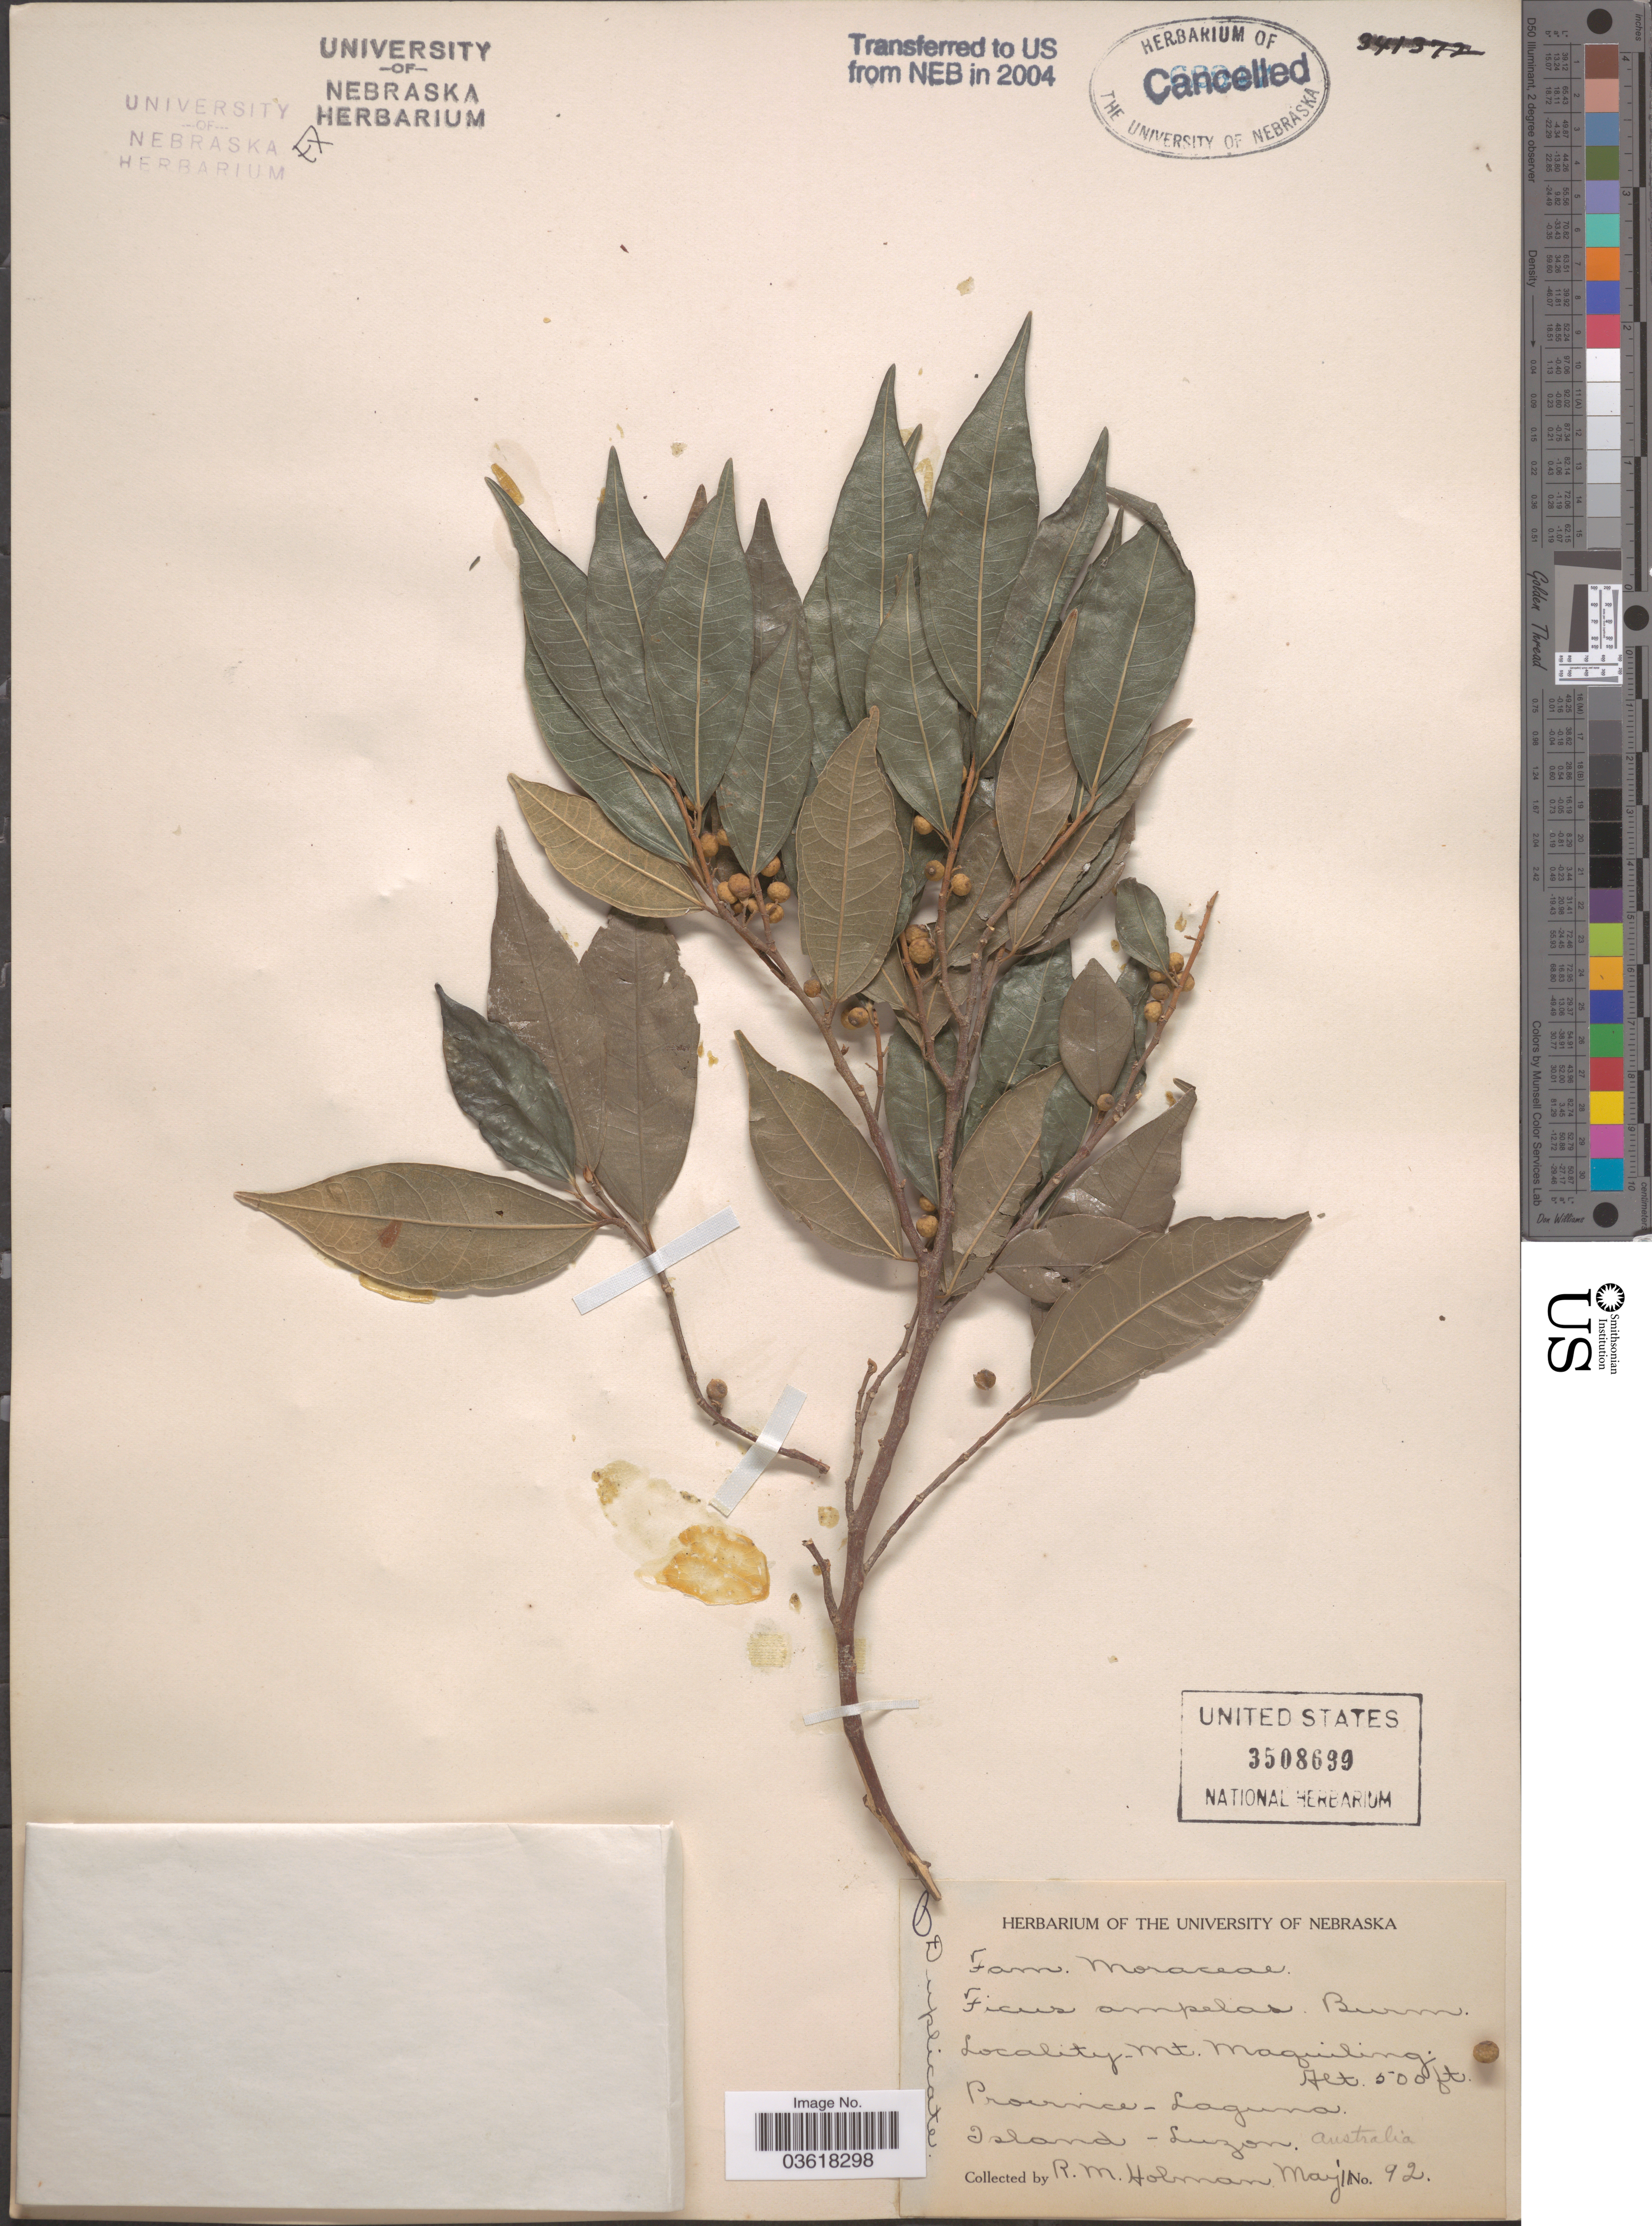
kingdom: Plantae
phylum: Tracheophyta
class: Magnoliopsida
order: Rosales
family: Moraceae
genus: Ficus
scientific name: Ficus ampelos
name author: Burm. f.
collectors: R. Holman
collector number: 92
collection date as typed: Transcribed d/m/y: /5/11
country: Philippines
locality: Mt. Maquiling. Province-Laguna. Island-Luzon. Australia?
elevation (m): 152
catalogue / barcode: US 3508699